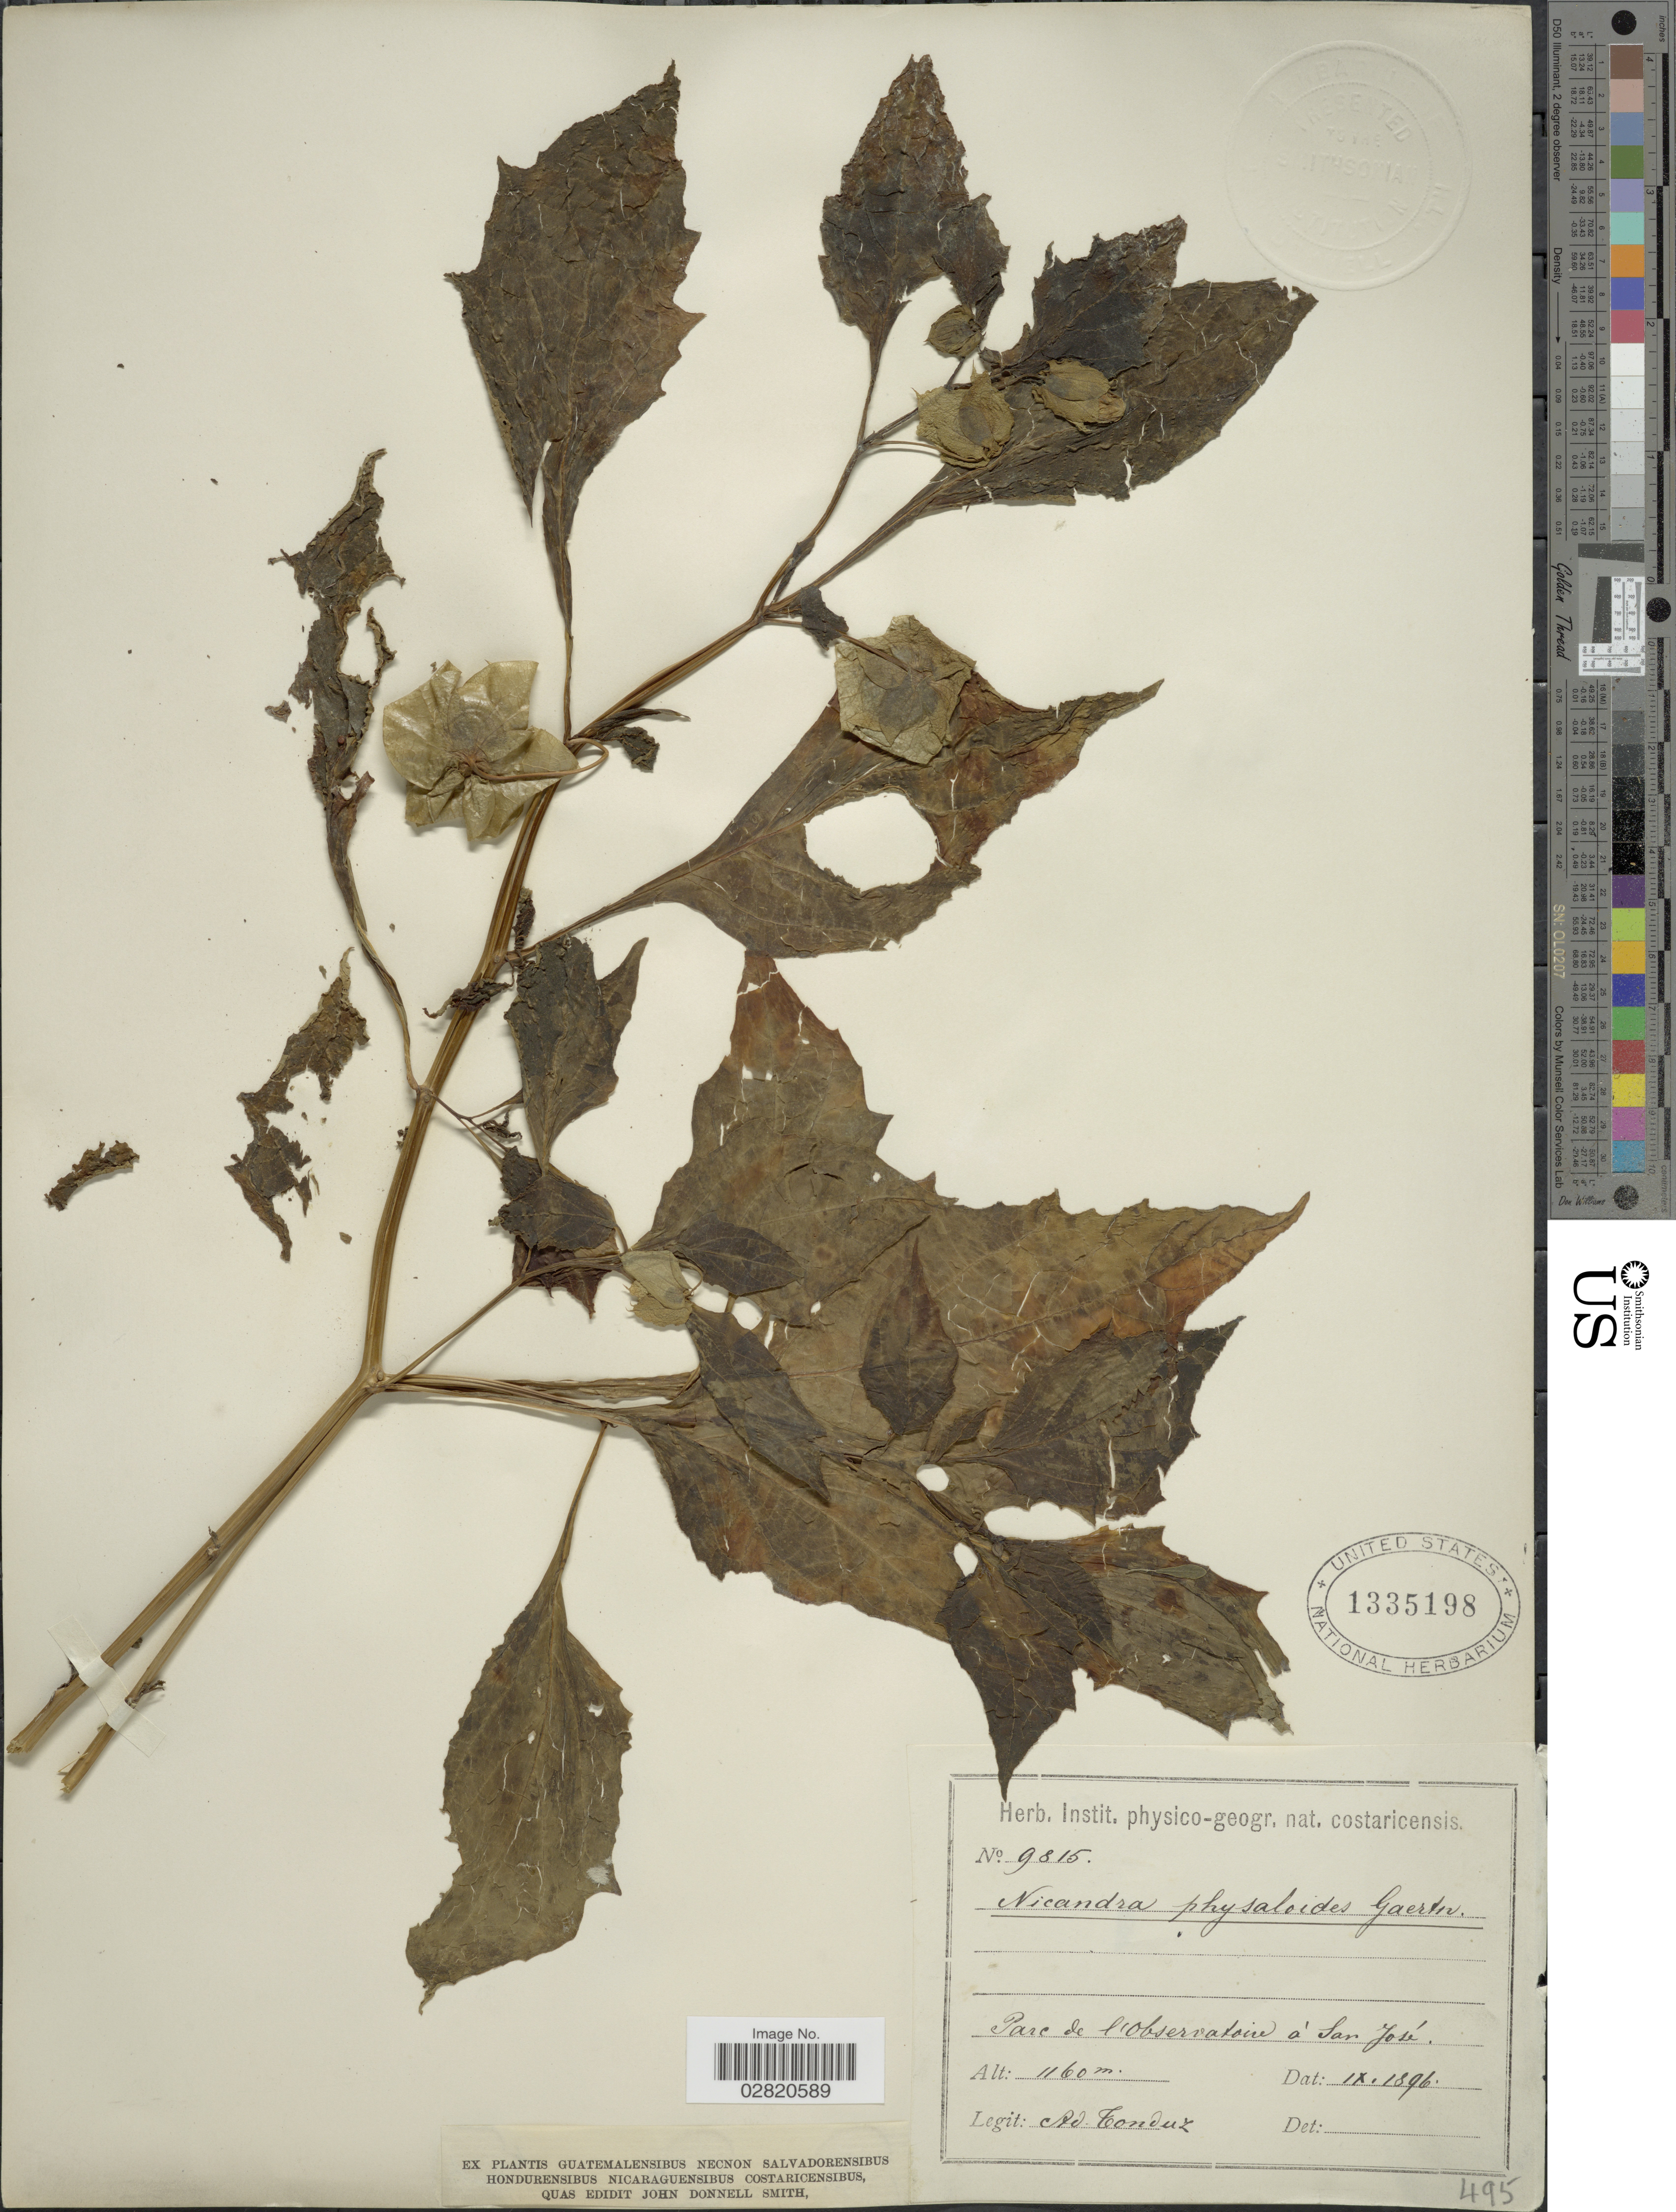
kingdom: Plantae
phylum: Tracheophyta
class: Magnoliopsida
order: Solanales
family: Solanaceae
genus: Nicandra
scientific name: Nicandra physalodes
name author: (L.) Gaertn.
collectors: A. Tonduz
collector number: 9815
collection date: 1896-09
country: Costa Rica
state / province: San José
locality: Parc de l'observatiore à San José.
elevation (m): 1160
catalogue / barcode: US 1335198